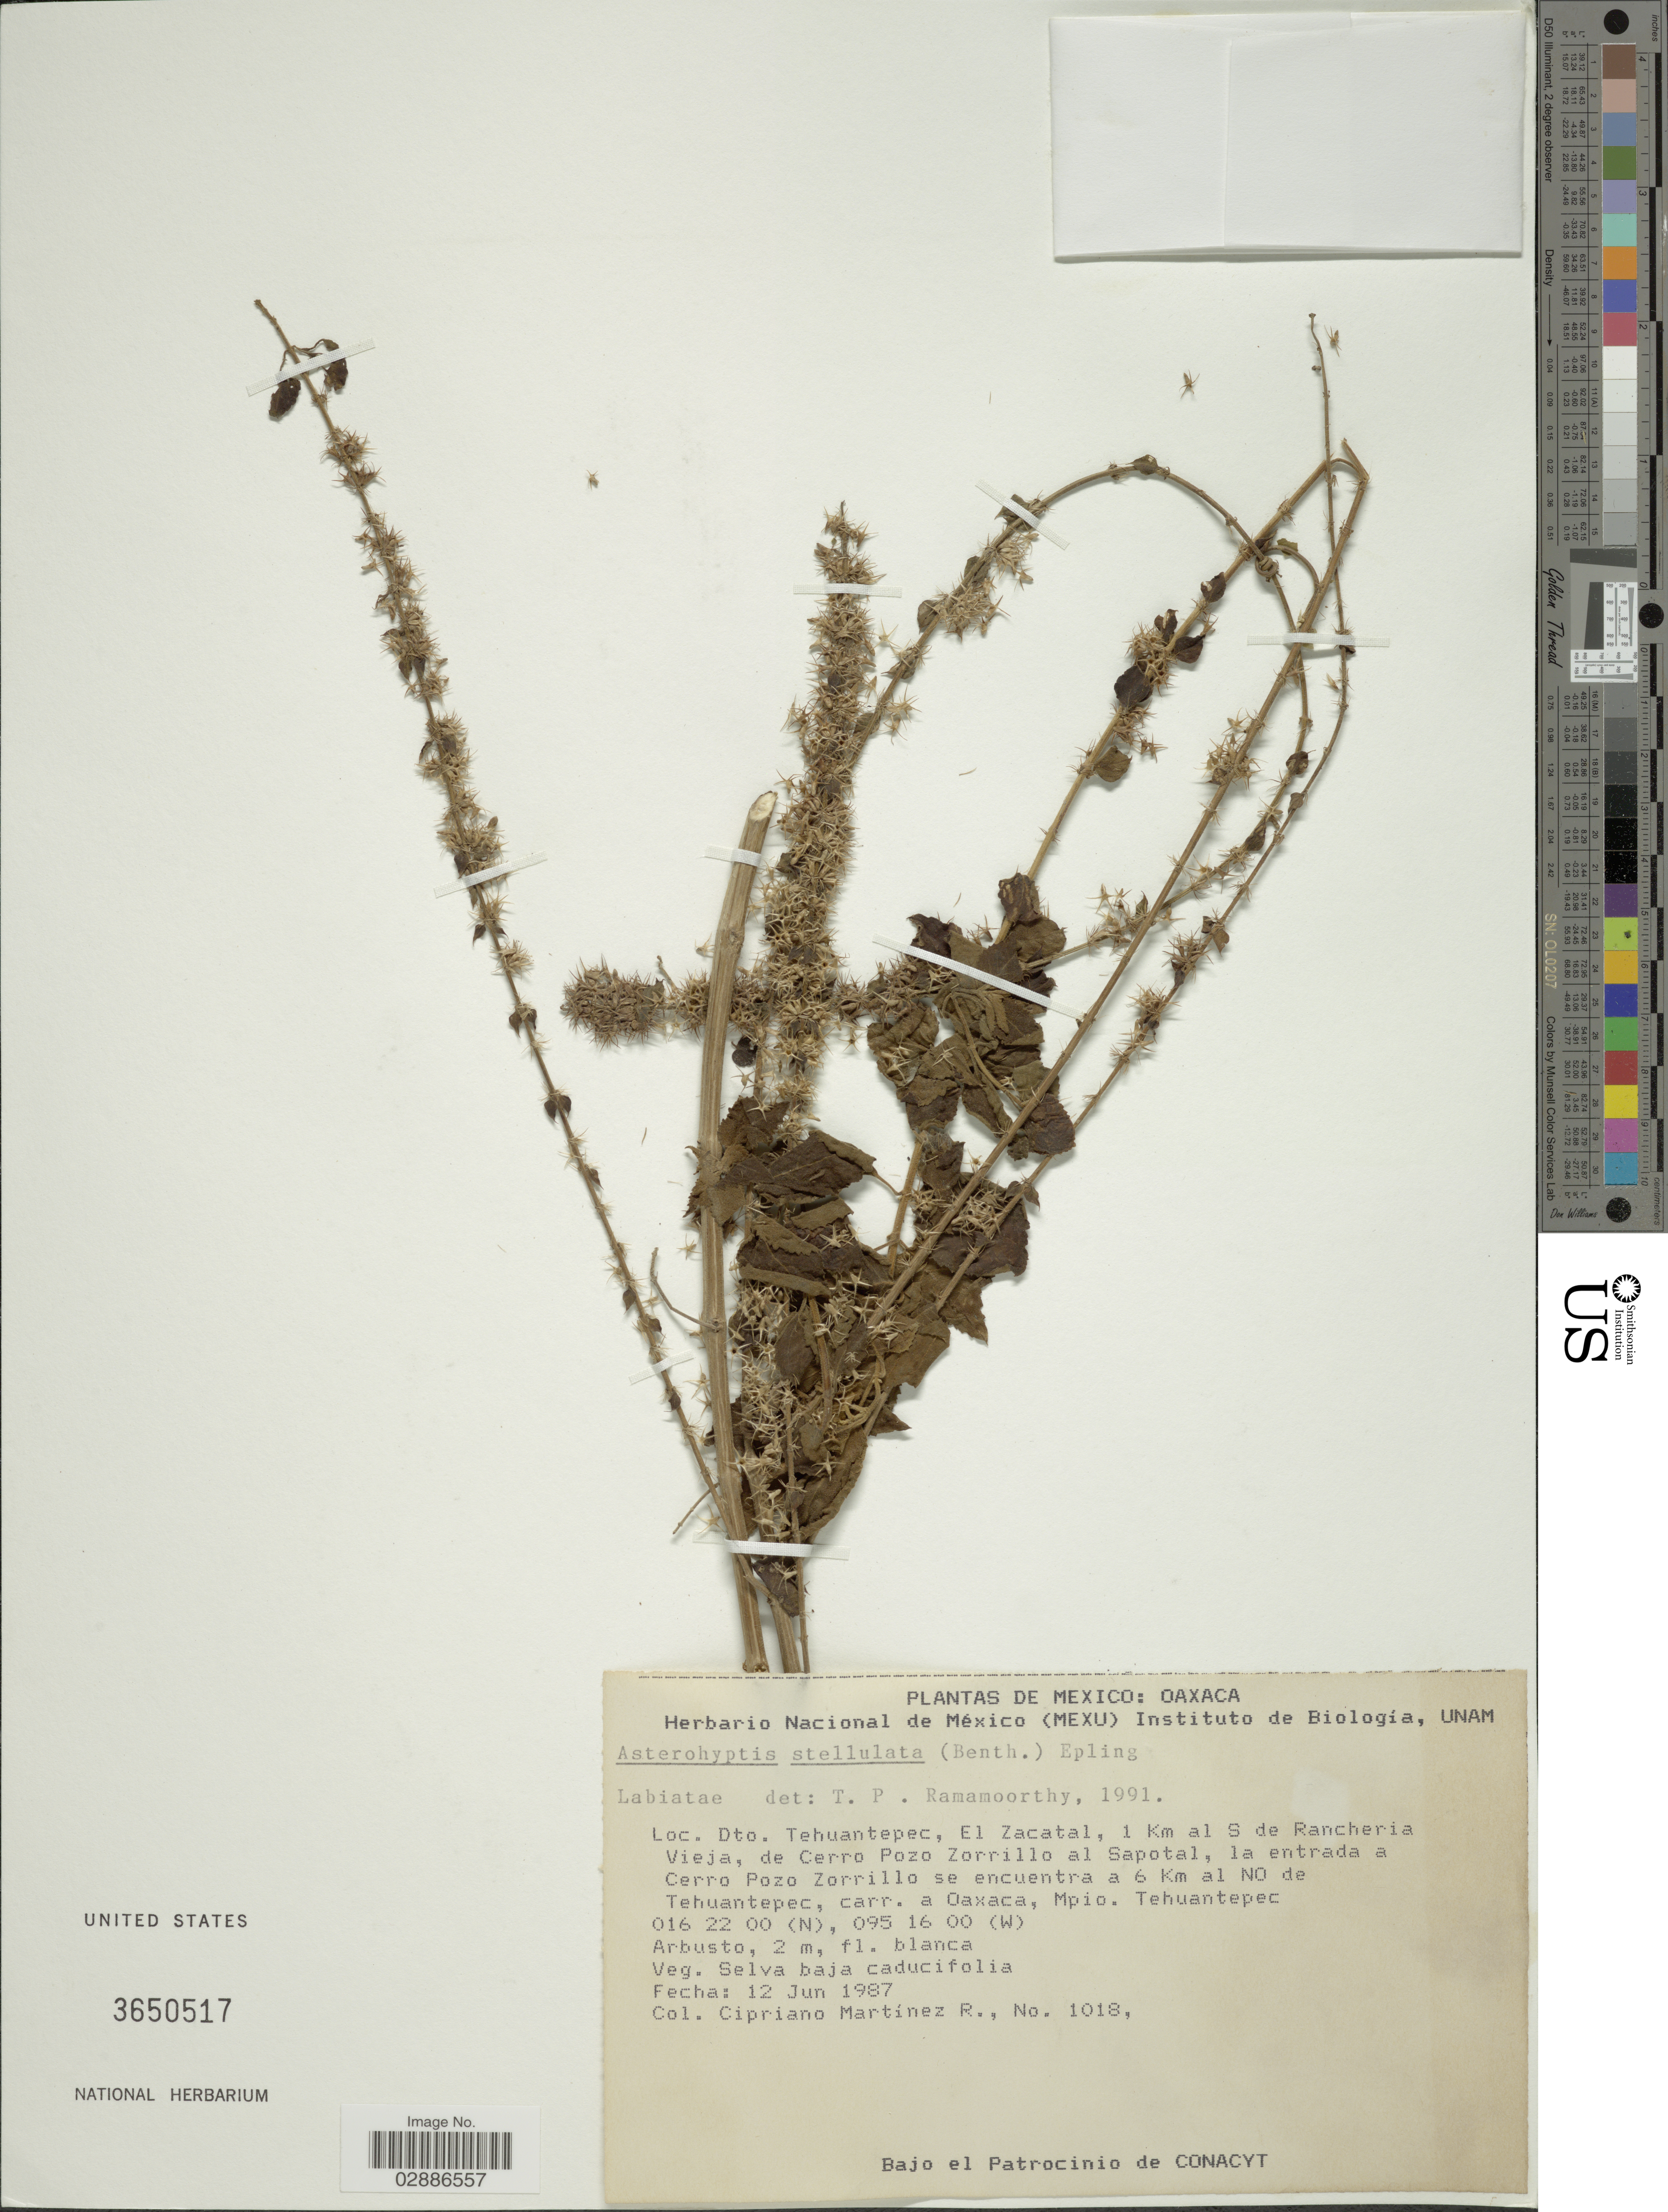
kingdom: Plantae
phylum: Tracheophyta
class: Magnoliopsida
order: Lamiales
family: Lamiaceae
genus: Asterohyptis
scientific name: Asterohyptis stellulata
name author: (Benth.) Epling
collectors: C. Martínez R.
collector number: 1018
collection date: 1987-06-12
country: Mexico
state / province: Oaxaca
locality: Dto. Tehuantepec, El Zacatal, 1 Km al S de Rancheria Vieja, de Cerro Pozo Zorrillo al Sapotal, la entrada a Cerro Pozo Zorillo se encuentra a 6 Km al NO de Tehuantepec, carr. a Oaxaca, Mpio. Tehuantepec.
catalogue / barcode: US 3650517